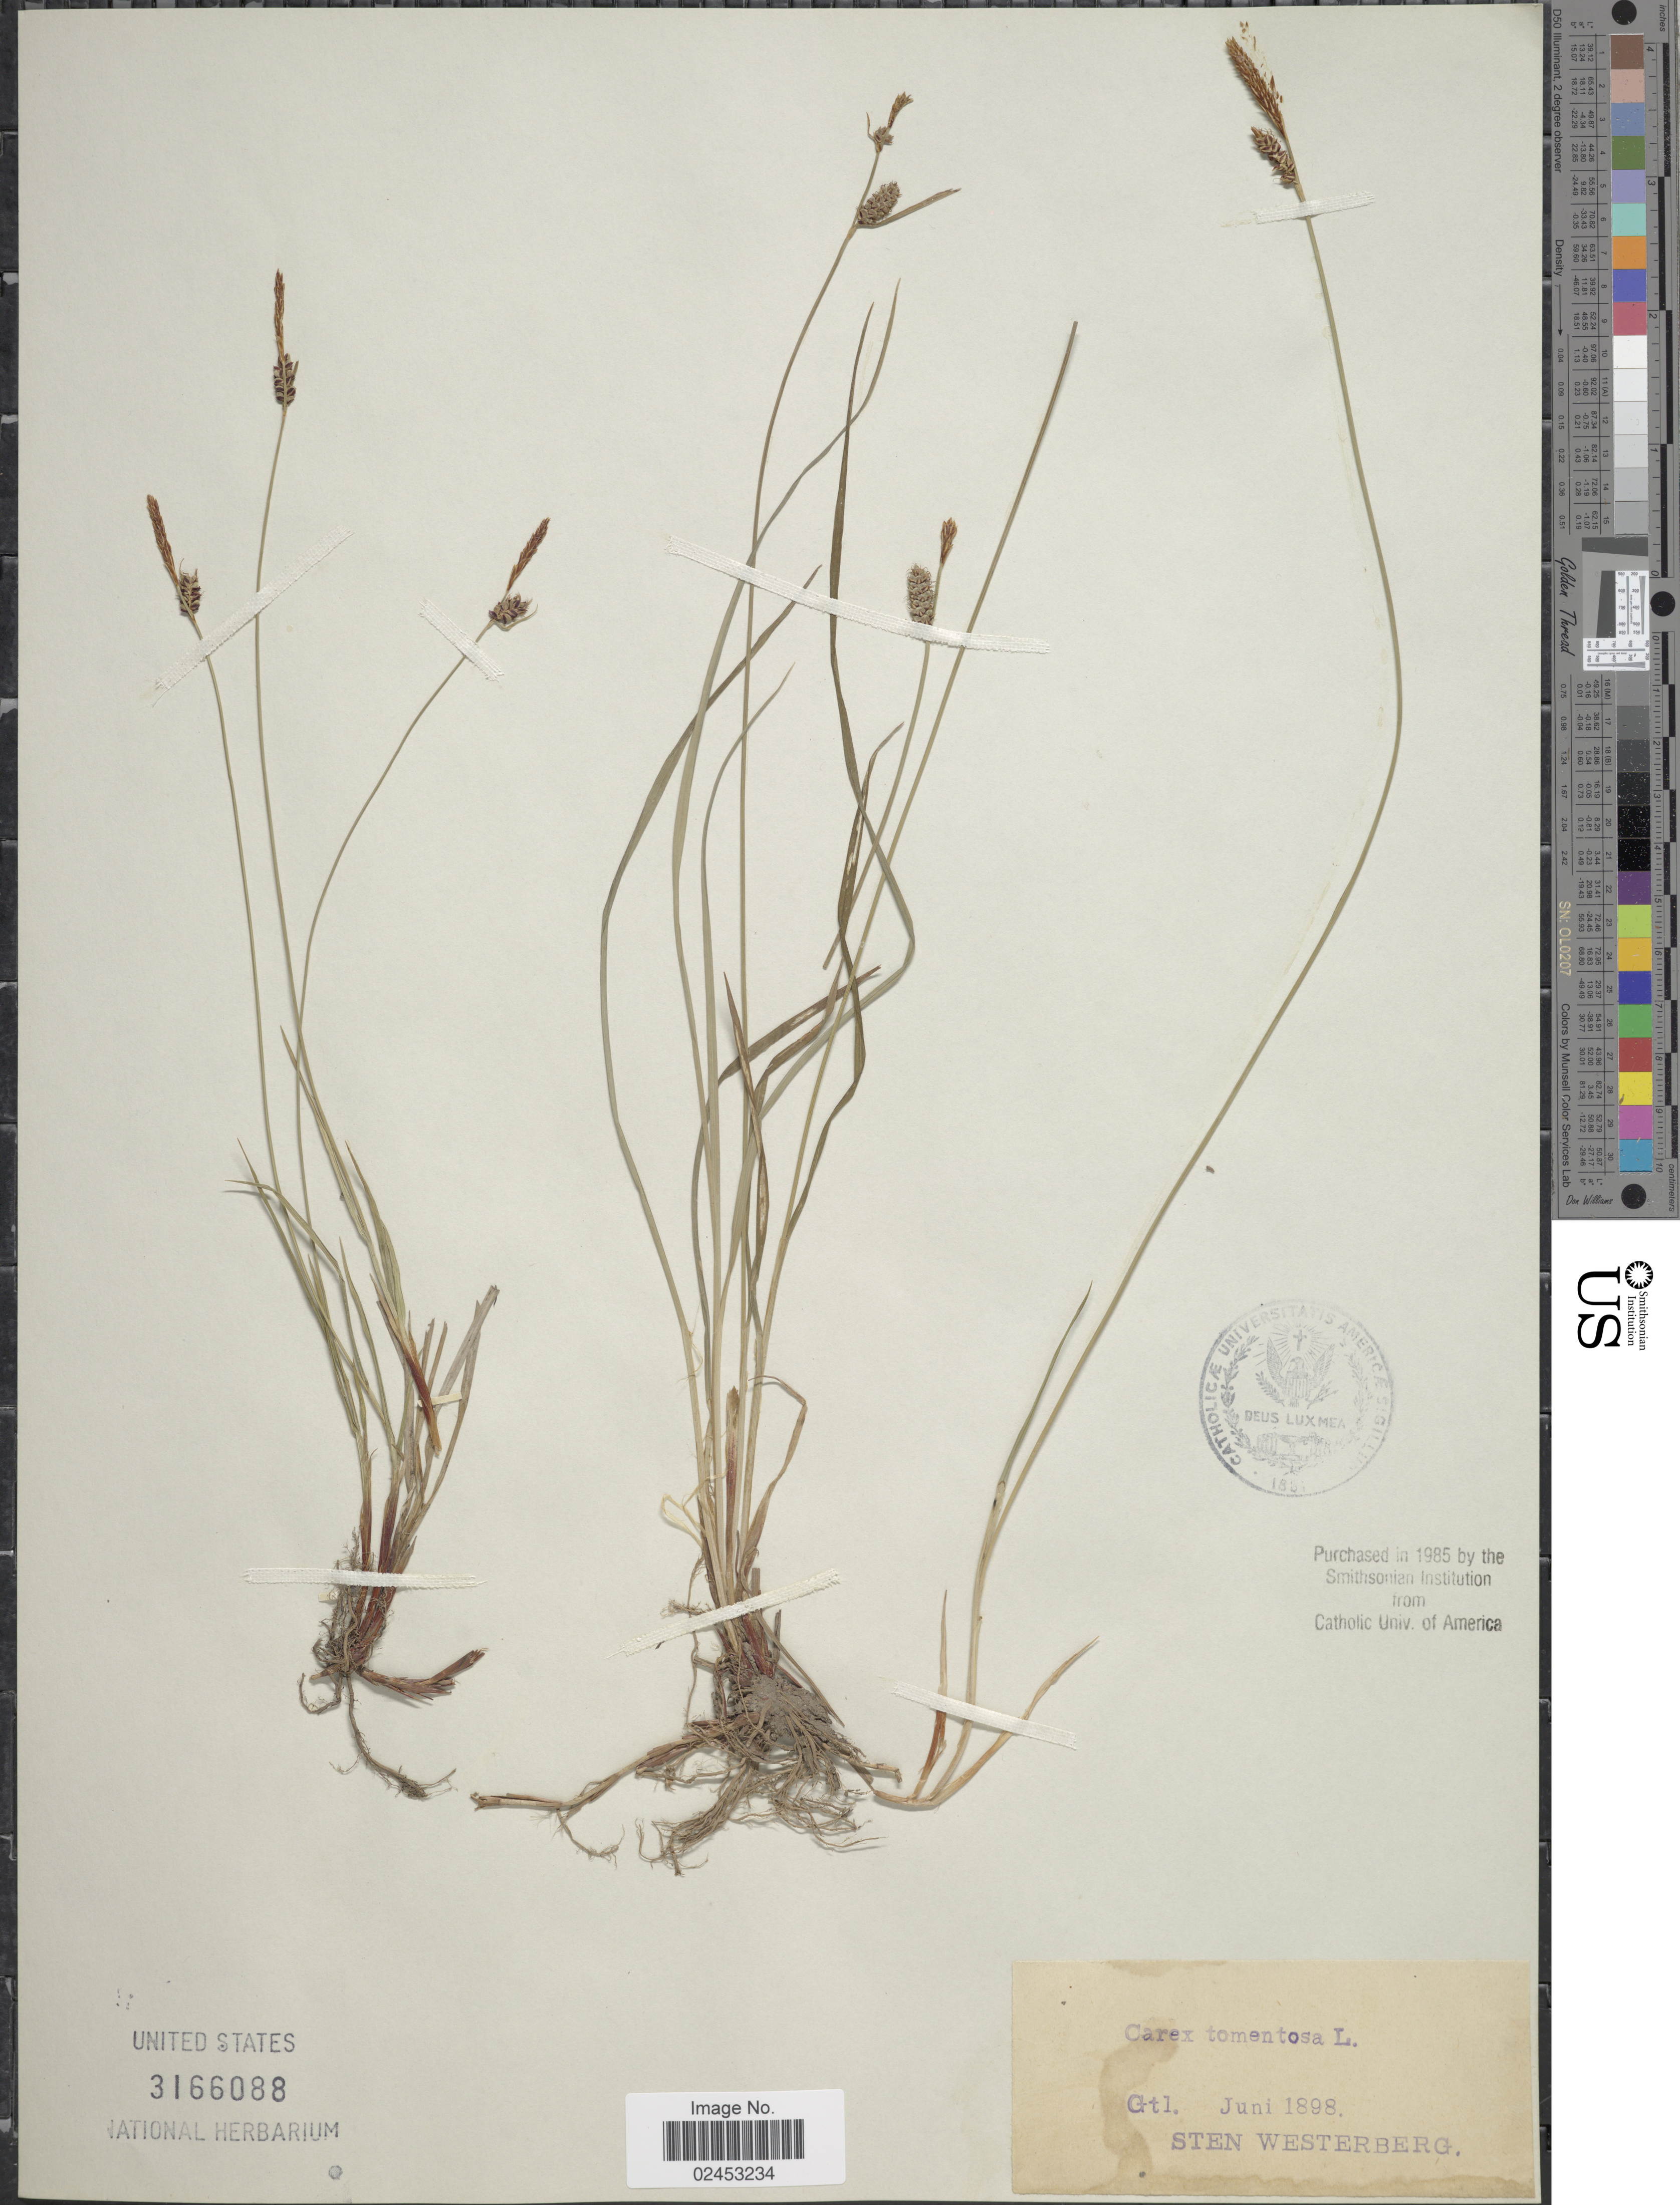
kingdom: Plantae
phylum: Tracheophyta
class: Liliopsida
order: Poales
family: Cyperaceae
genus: Carex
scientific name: Carex tomentosa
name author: L.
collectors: S. Westerberg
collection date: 1898-06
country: Sweden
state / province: Gotland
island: Gotland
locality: Gtl.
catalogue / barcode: US 3166088